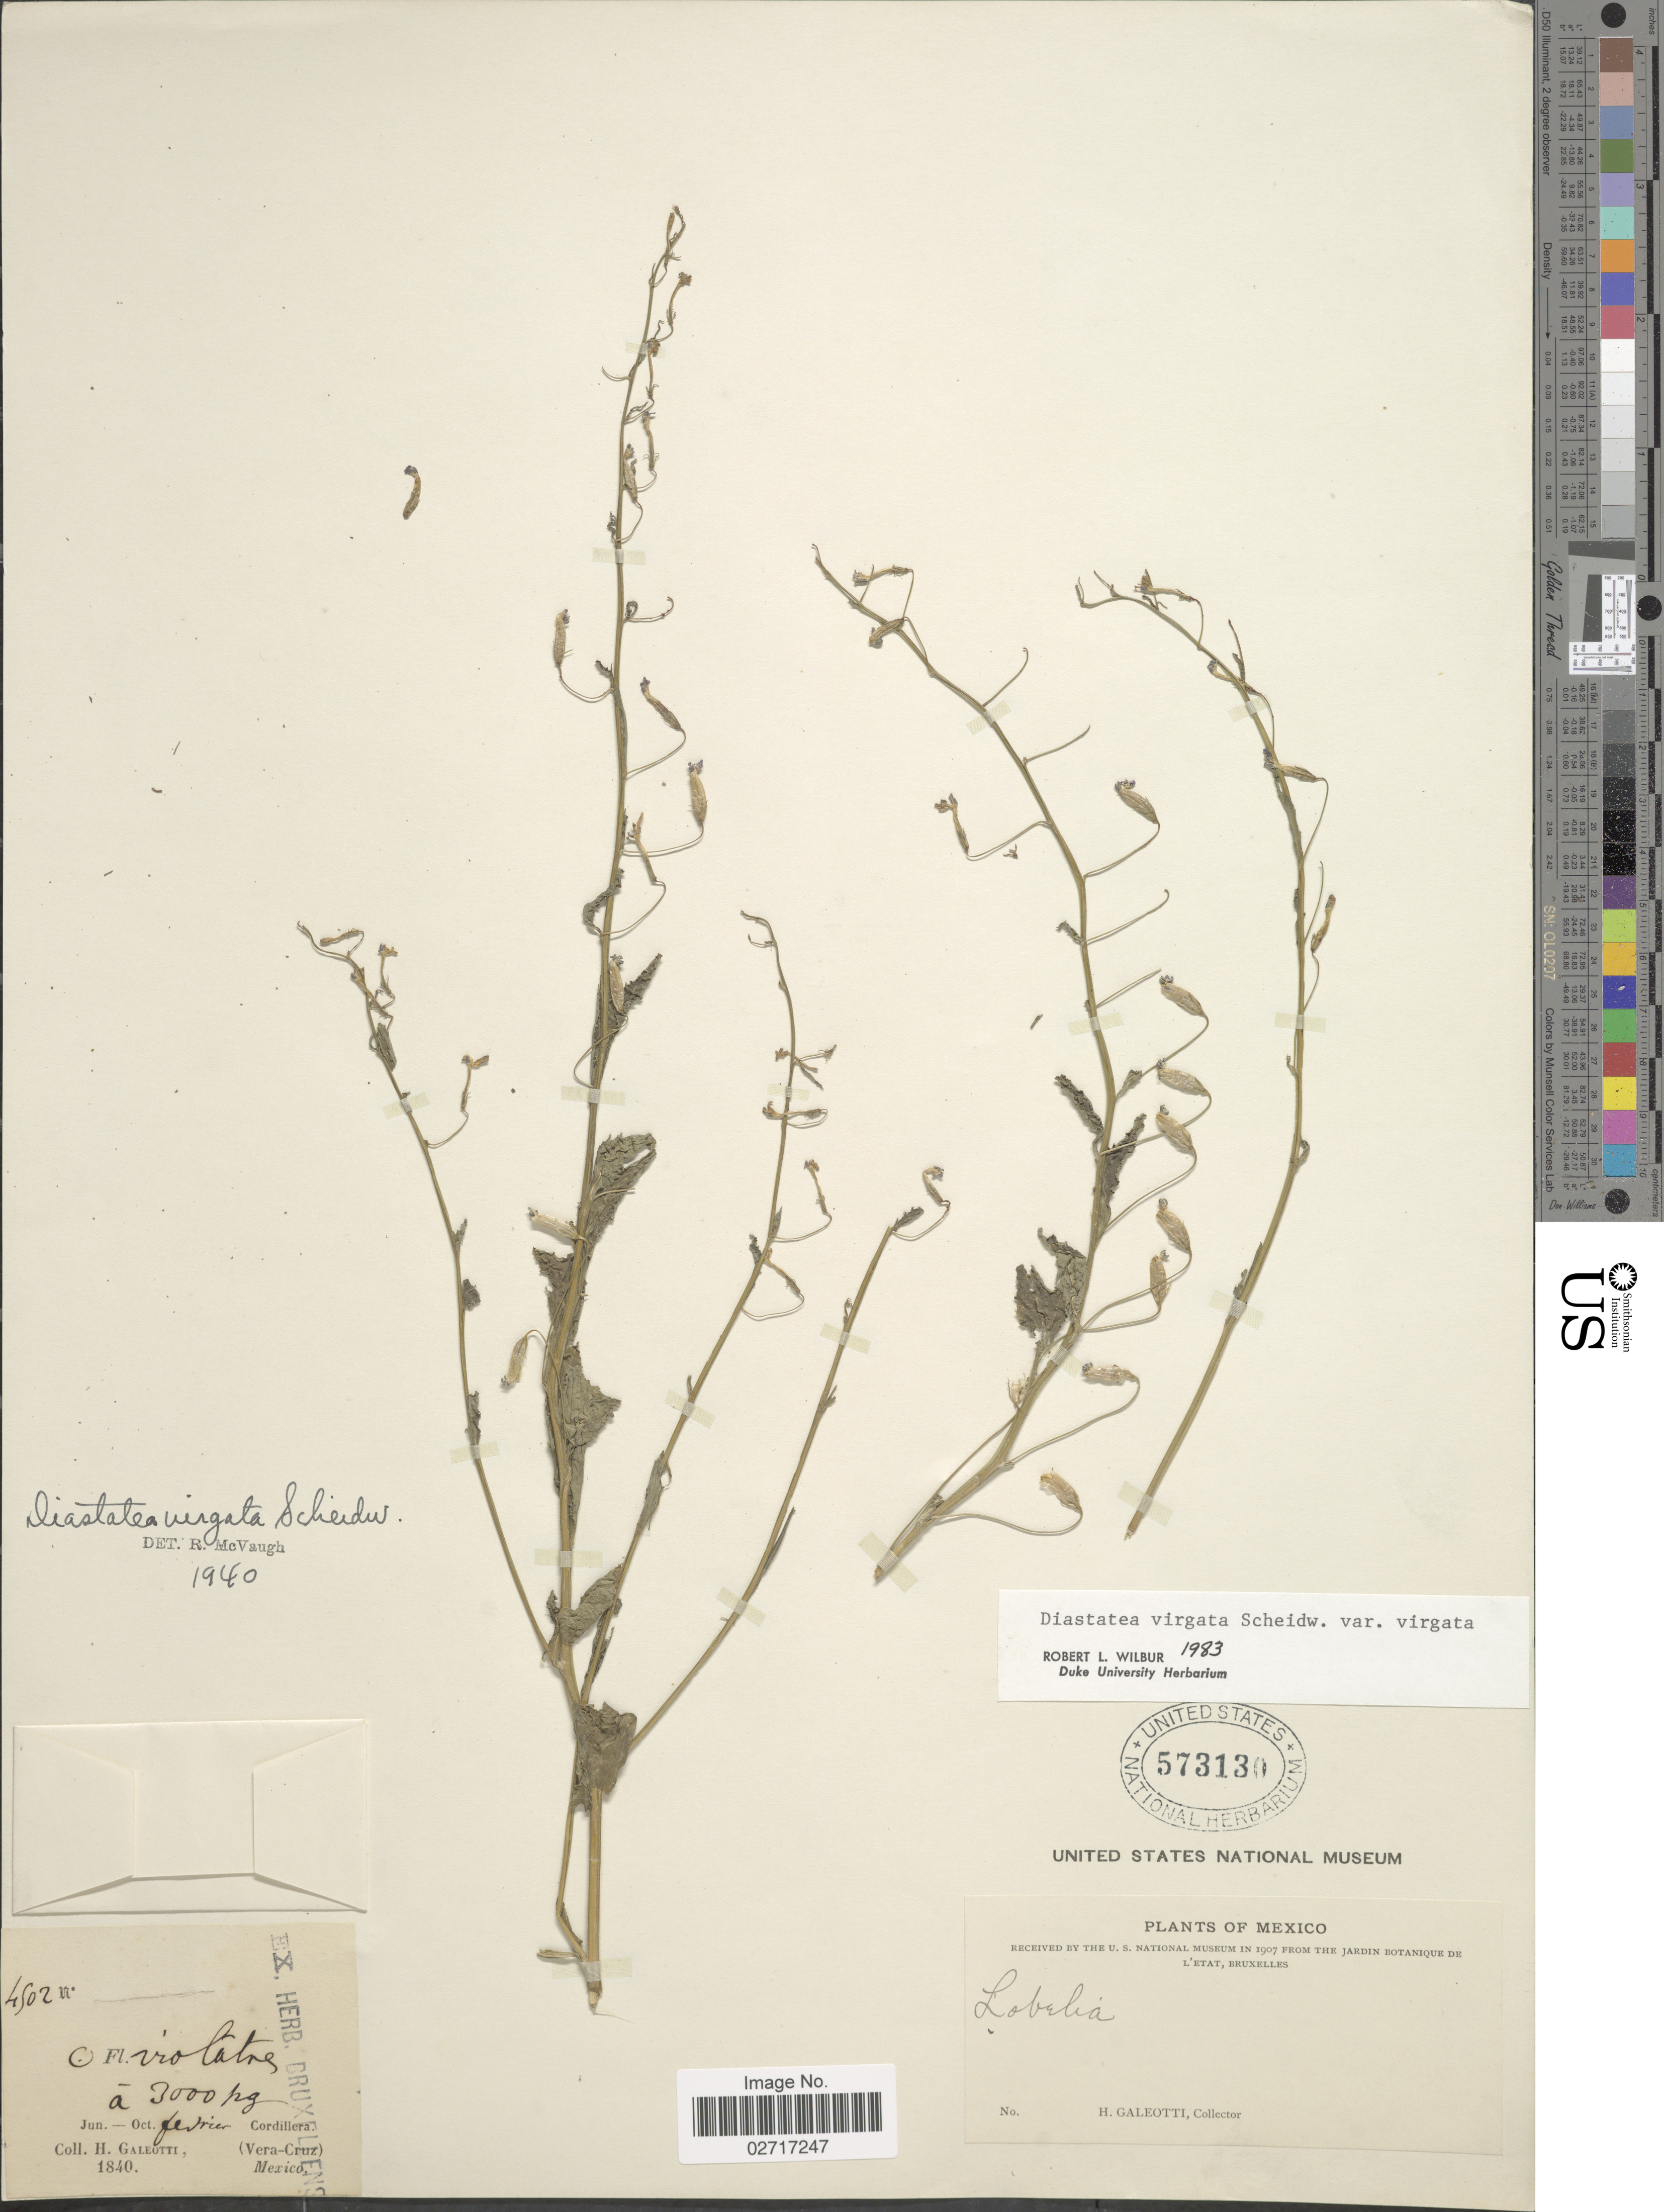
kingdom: Plantae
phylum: Tracheophyta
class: Magnoliopsida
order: Asterales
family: Campanulaceae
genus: Diastatea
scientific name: Diastatea virgata var. virgata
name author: Scheidw.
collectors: H. G. Galeotti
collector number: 4502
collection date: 1840-06/1840-10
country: Mexico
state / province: Veracruz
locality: Cordillera. (Vera Cruz)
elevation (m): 914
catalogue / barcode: US 573130